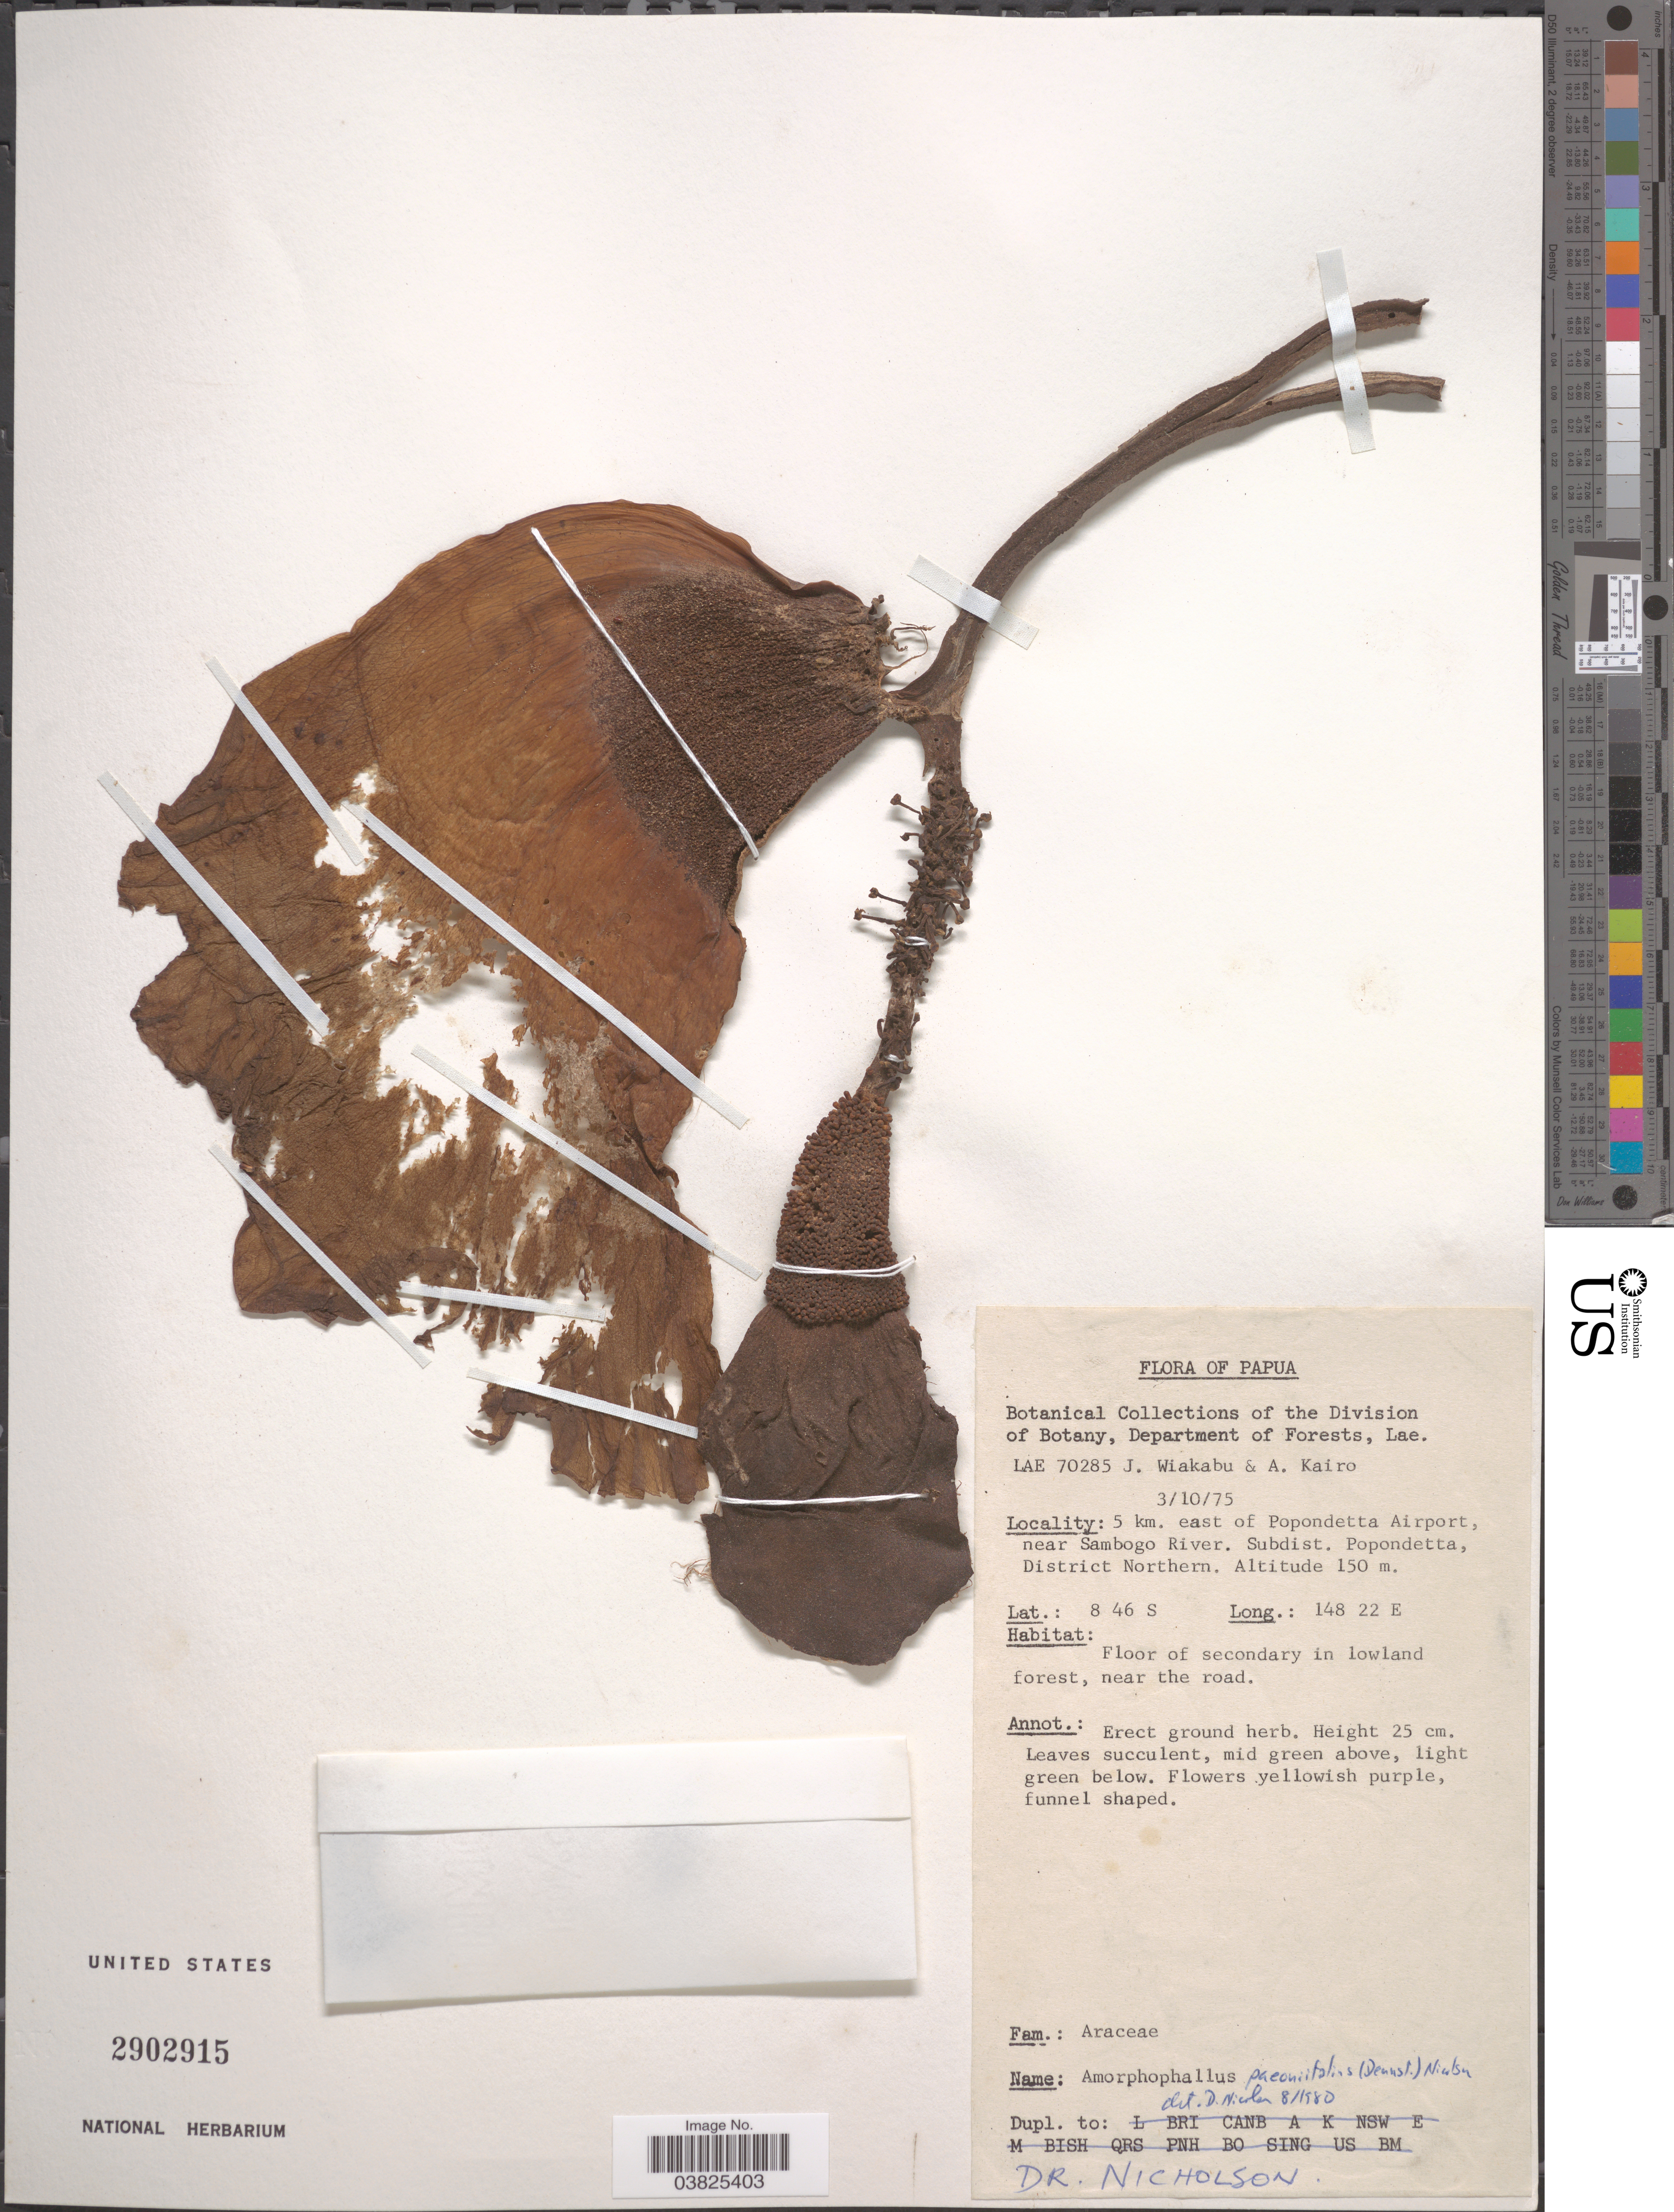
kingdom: Plantae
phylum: Tracheophyta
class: Liliopsida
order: Alismatales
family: Araceae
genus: Amorphophallus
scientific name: Amorphophallus paeoniifolius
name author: (Dennst.) Nicolson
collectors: J. Wiakabu & A. Kairo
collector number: LAE 70285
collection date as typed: Transcribed d/m/y: 3/10/75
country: Papua New Guinea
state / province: Northern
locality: Papua. 5 km. east of Popondetta Airport, near Sambogo River. Subdist. Popondetta, District Northern.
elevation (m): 150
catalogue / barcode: US 2902915